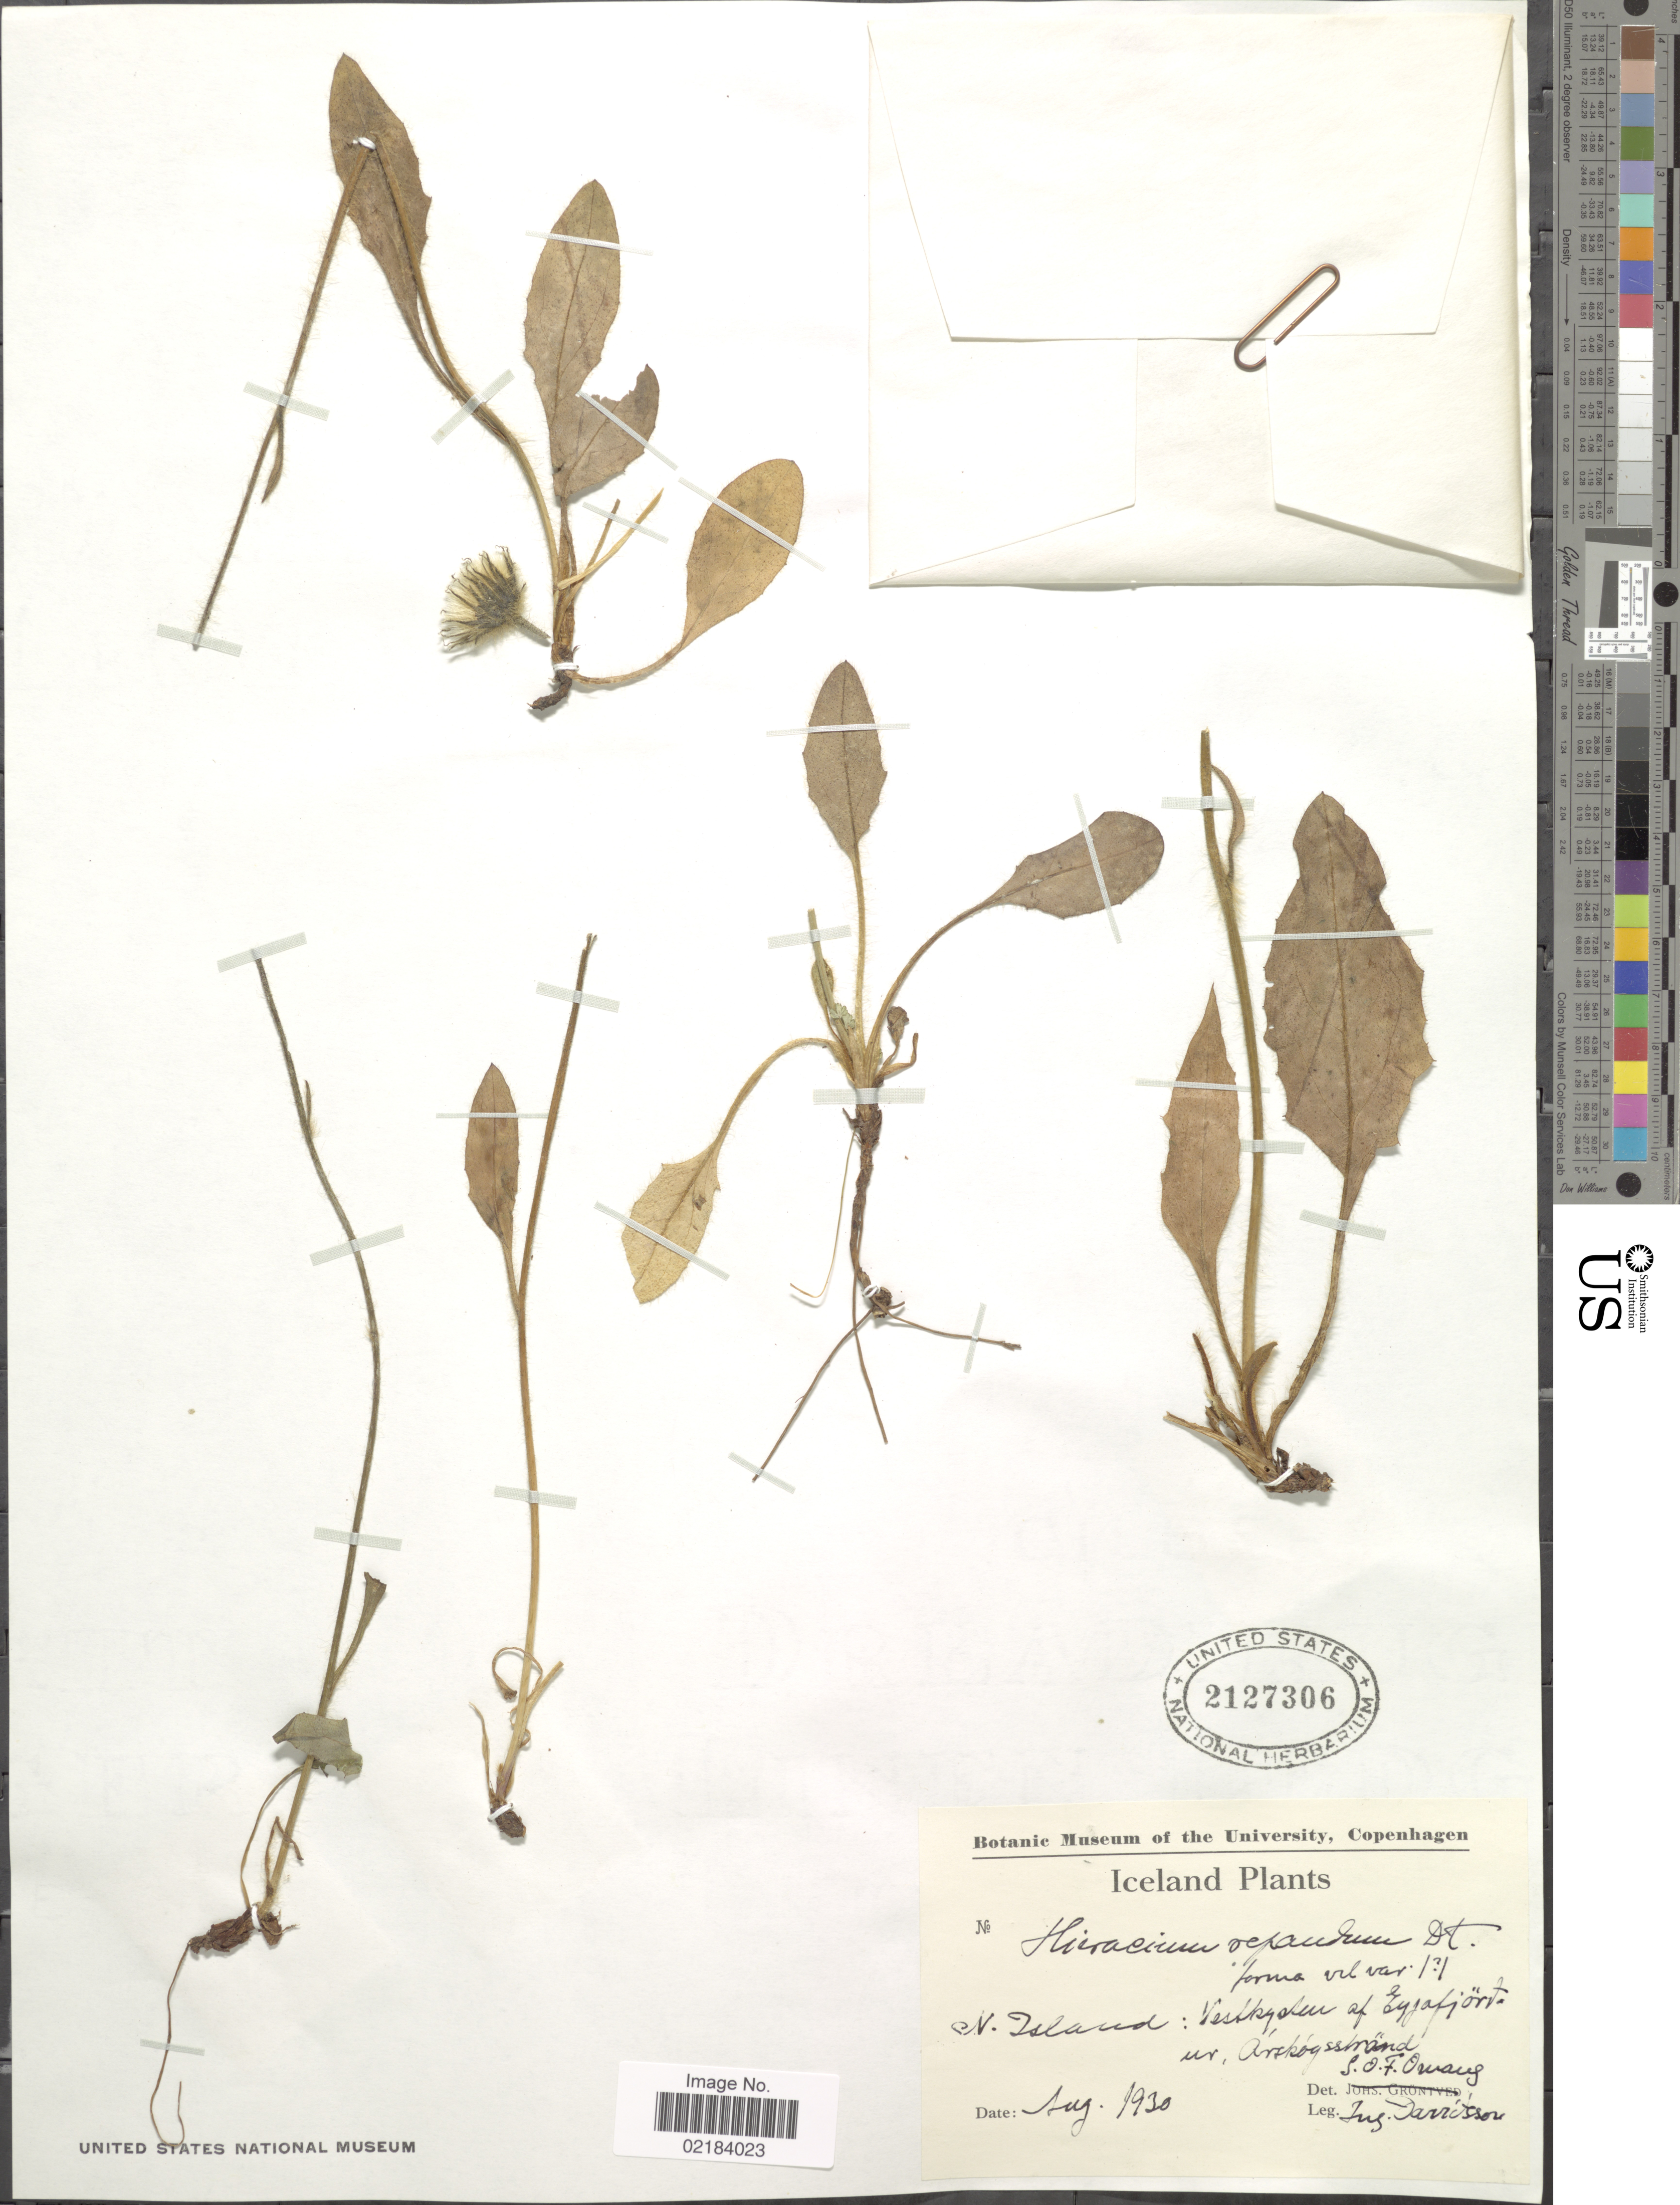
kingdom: Plantae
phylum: Tracheophyta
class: Magnoliopsida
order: Asterales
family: Asteraceae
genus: Hieracium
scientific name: Hieracium repandulare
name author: Druce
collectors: I. Davidsson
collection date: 1930-08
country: Iceland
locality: N. Island: Vestkysten af Eyjafjörður Arskogsstrand.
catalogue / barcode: US 2127306